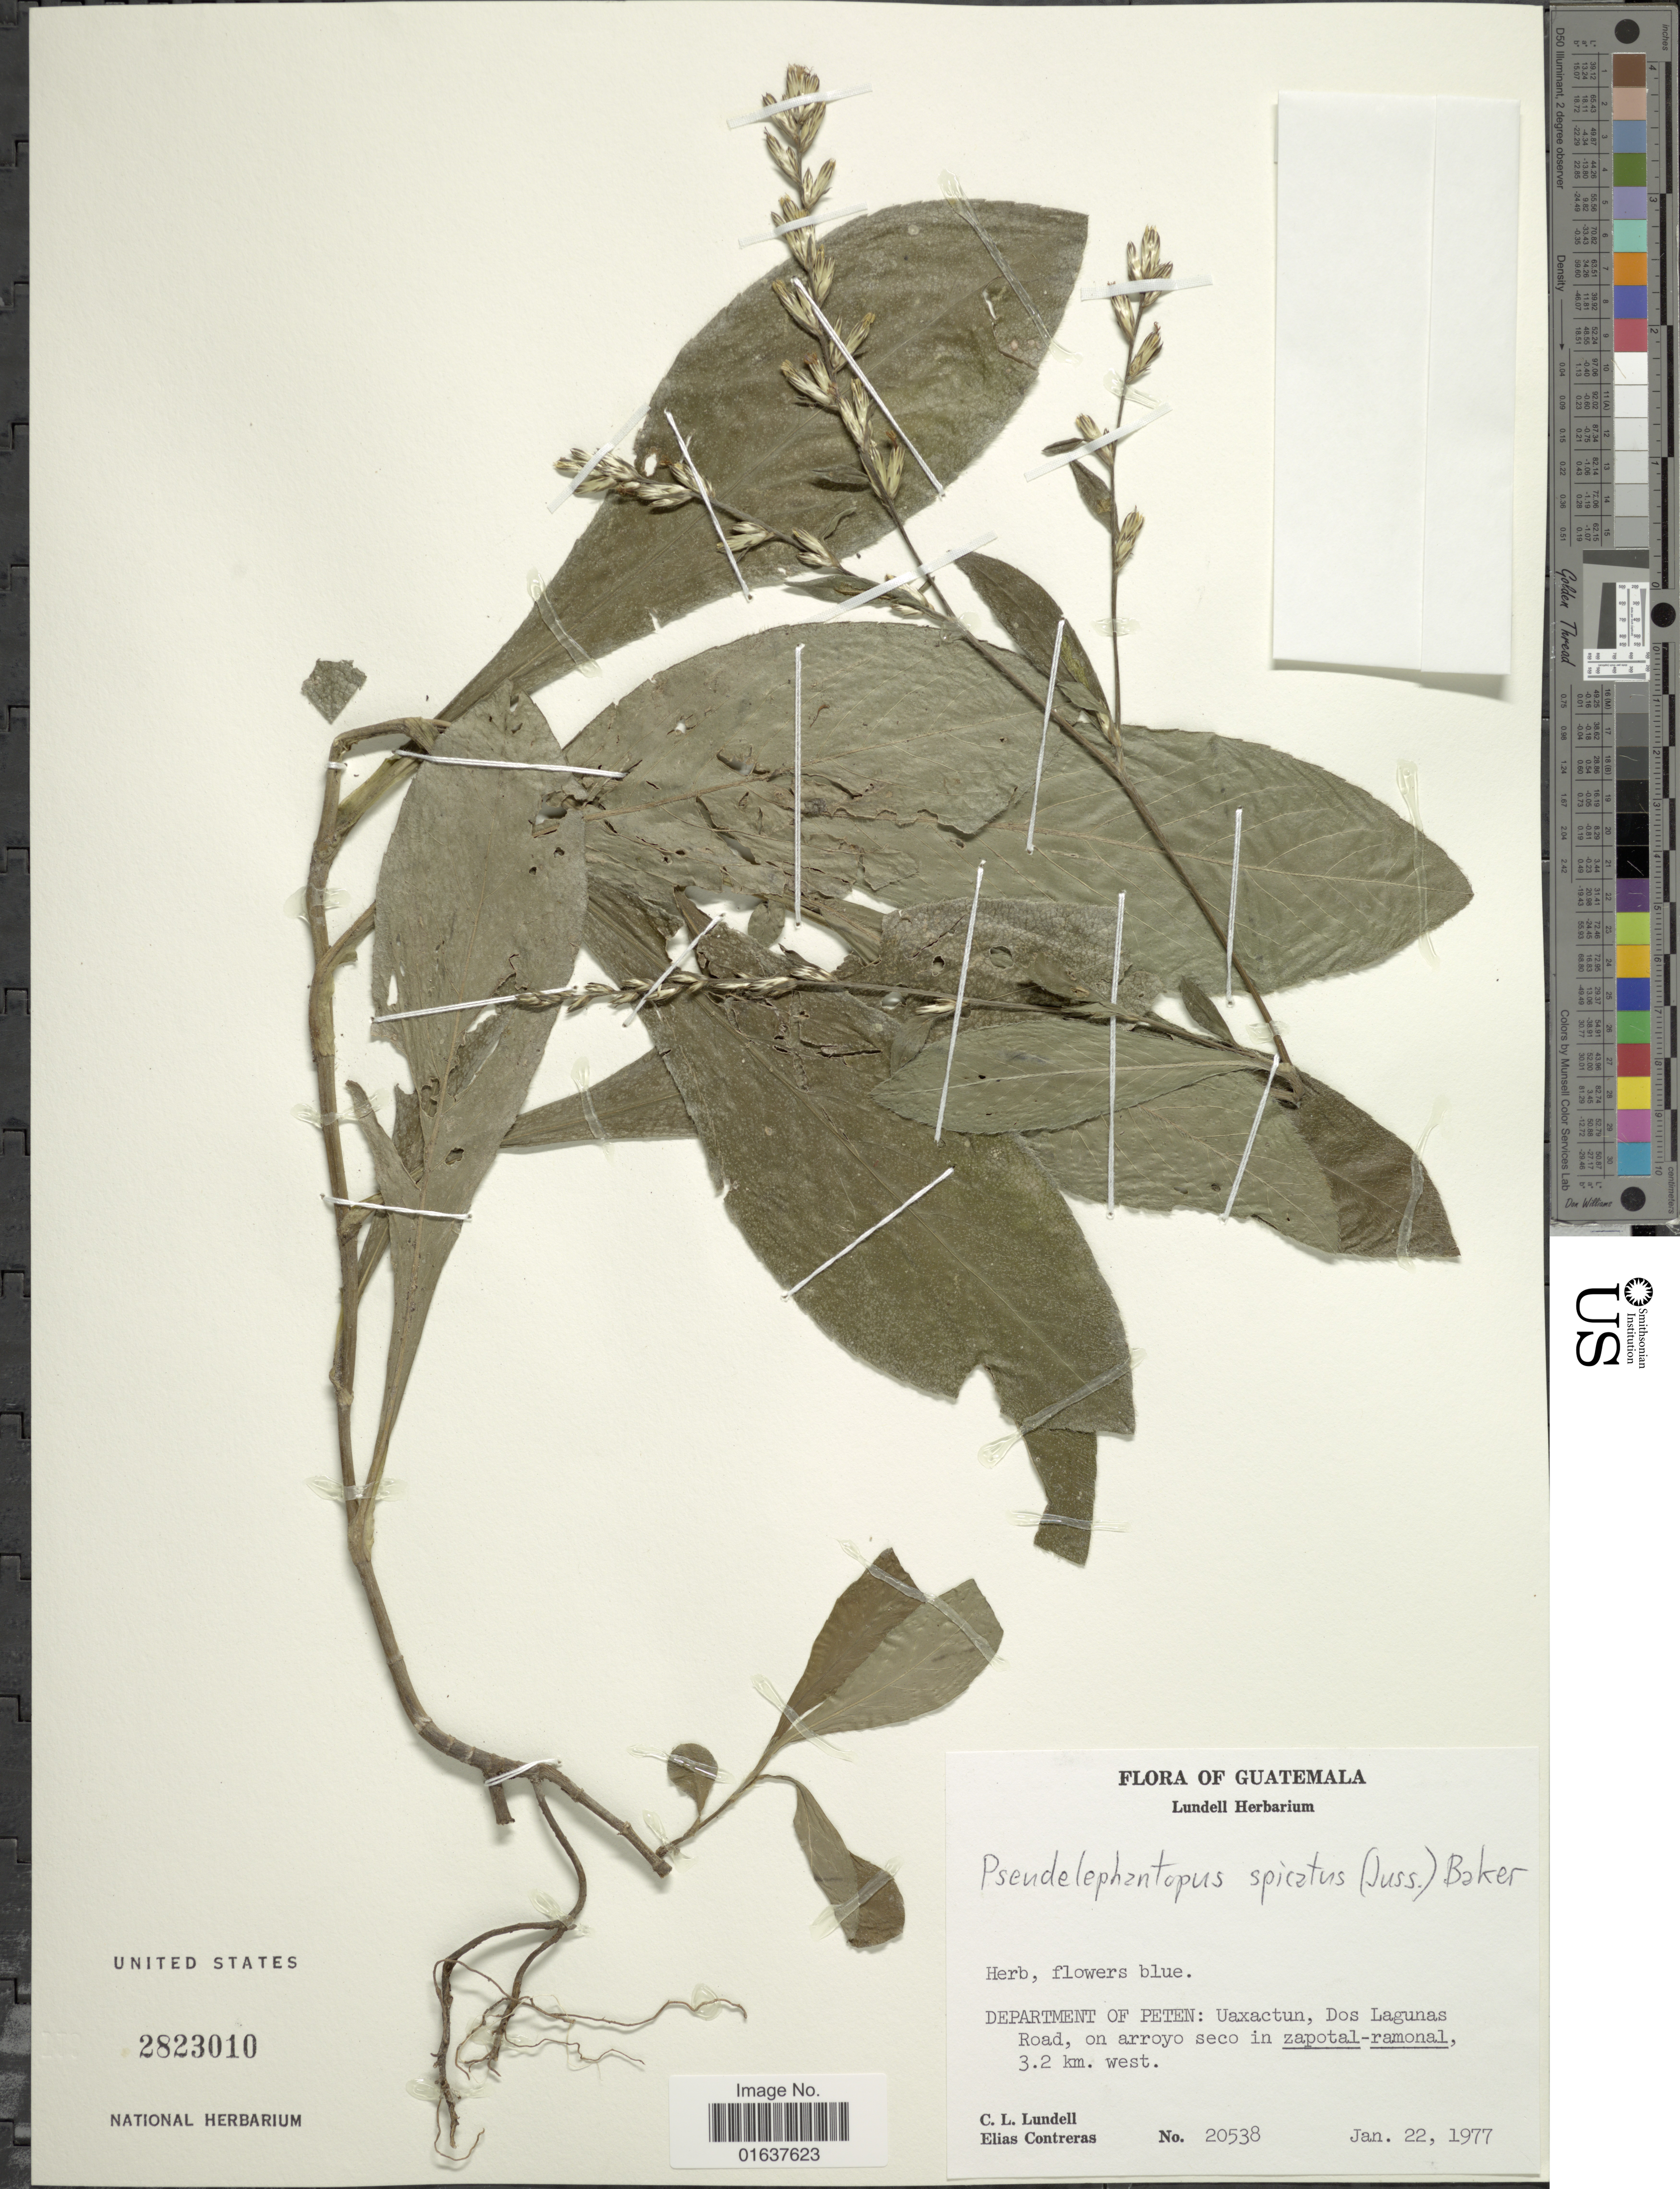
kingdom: Plantae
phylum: Tracheophyta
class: Magnoliopsida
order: Asterales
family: Asteraceae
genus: Pseudelephantopus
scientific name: Pseudelephantopus spicatus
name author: (Juss. ex Aubl.) C.F. Baker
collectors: C. L. Lundell & E. Contreras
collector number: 20538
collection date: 1977-01-22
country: Guatemala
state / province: El Petén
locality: Department of Peten: Uaxactun, Fos Lagunas Road, on arroyo seco in zapotal-ramonal 3.2 km west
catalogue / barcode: US 2823010